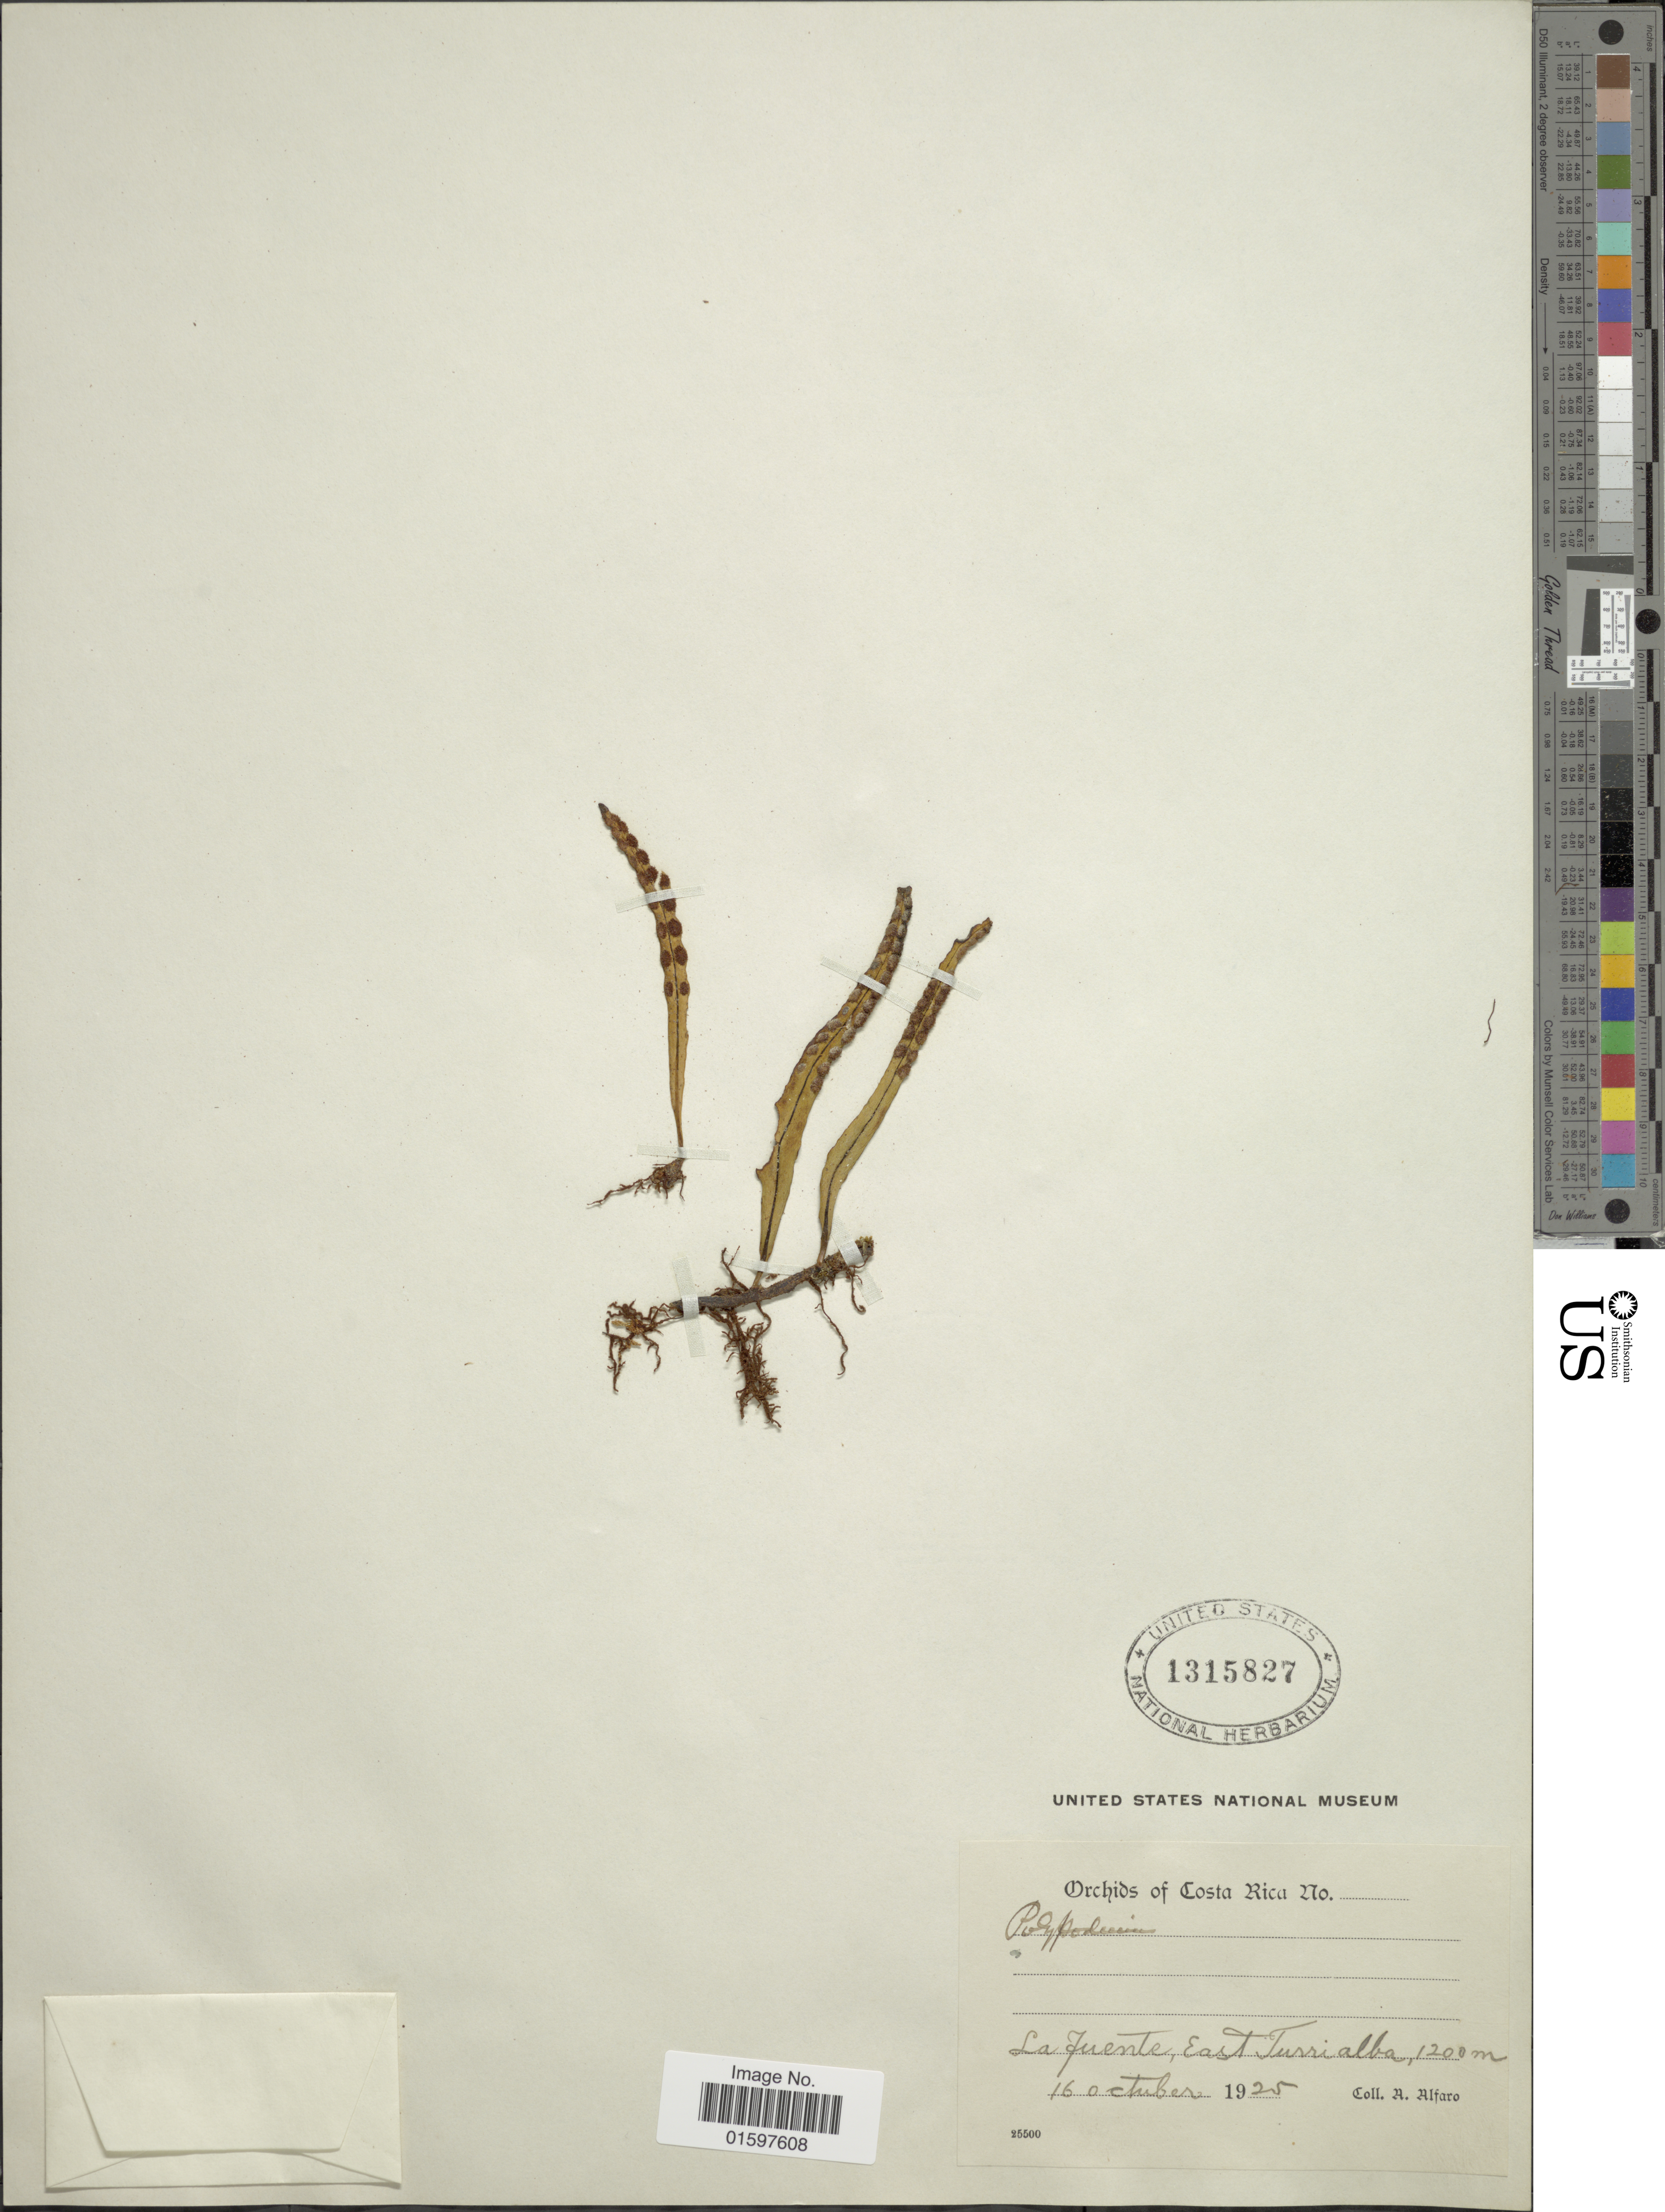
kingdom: Plantae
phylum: Tracheophyta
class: Polypodiopsida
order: Polypodiales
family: Polypodiaceae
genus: Pleopeltis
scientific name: Pleopeltis macrocarpa var. complanata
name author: (Weath.) Lellinger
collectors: A. Alfaro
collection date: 1925-10-16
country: Costa Rica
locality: La Fuenta, East Turrialba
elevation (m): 1200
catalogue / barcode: US 1315827